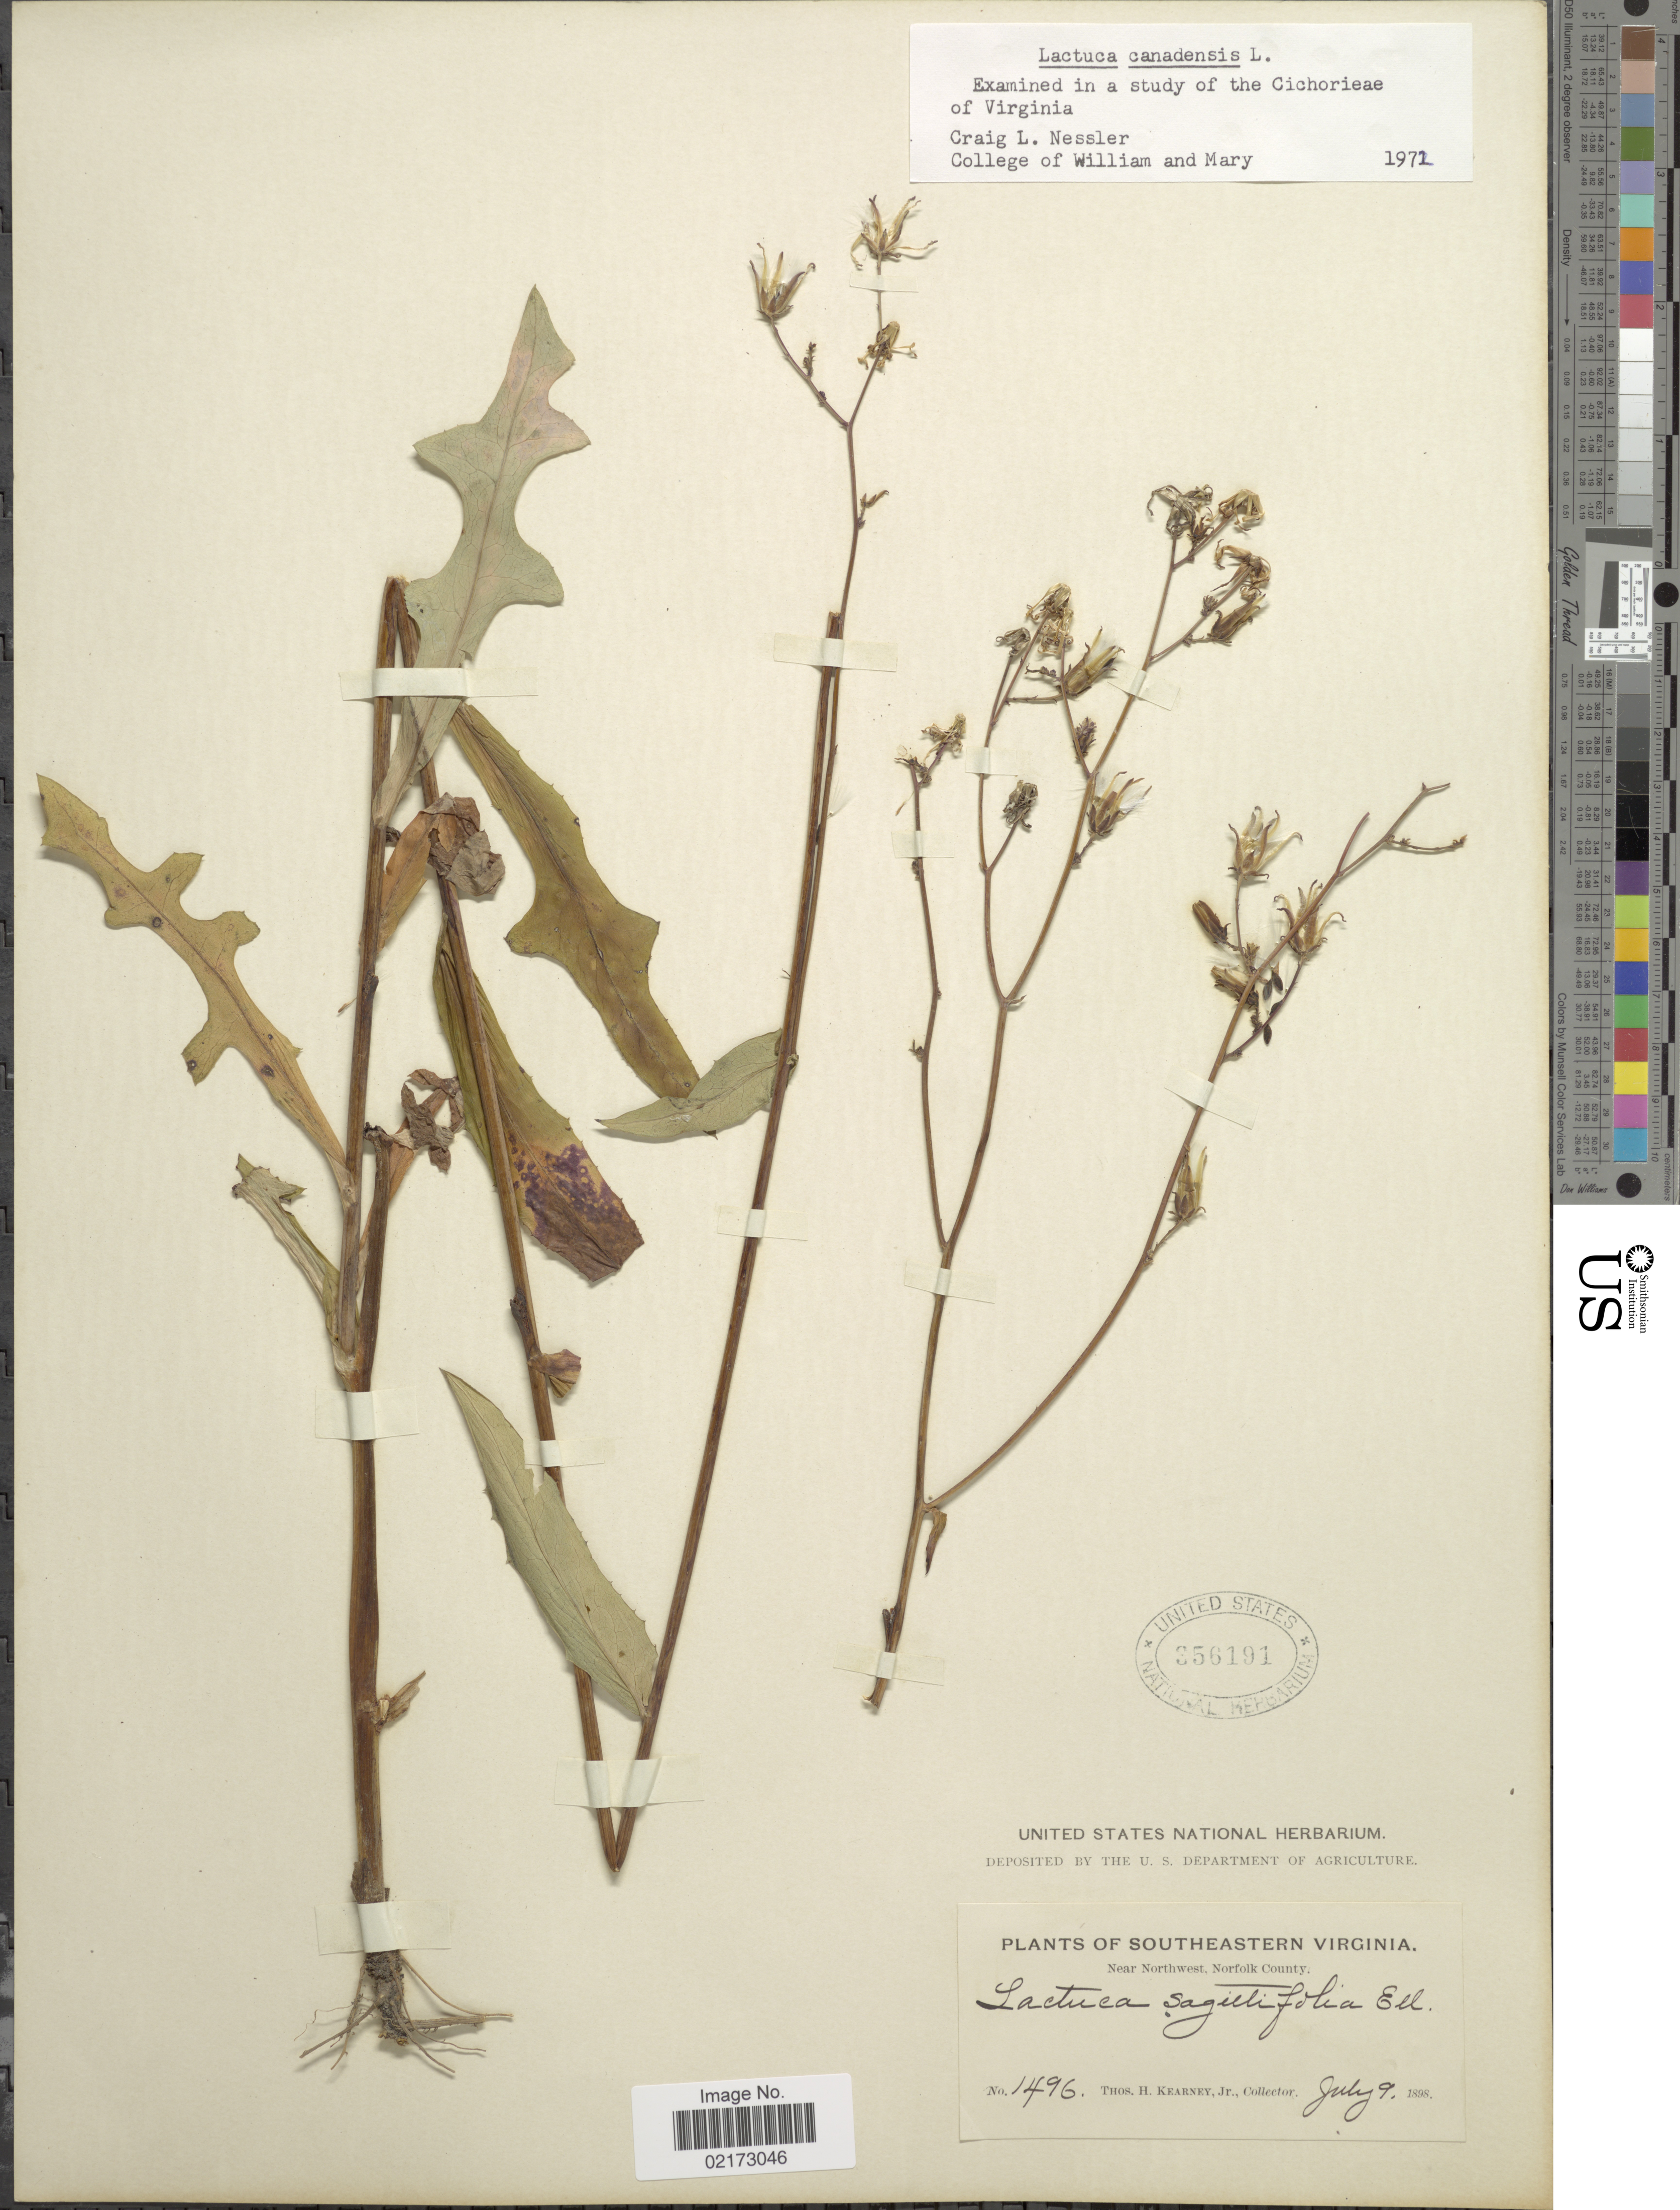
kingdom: Plantae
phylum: Tracheophyta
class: Magnoliopsida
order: Asterales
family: Asteraceae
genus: Lactuca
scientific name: Lactuca canadensis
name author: L.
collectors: T. H. Kearney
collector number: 1496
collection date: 1898-07-09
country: United States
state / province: Virginia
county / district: City of Norfolk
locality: Southeastern Virginia, near Northwest, Norfolk County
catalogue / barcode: US 356191